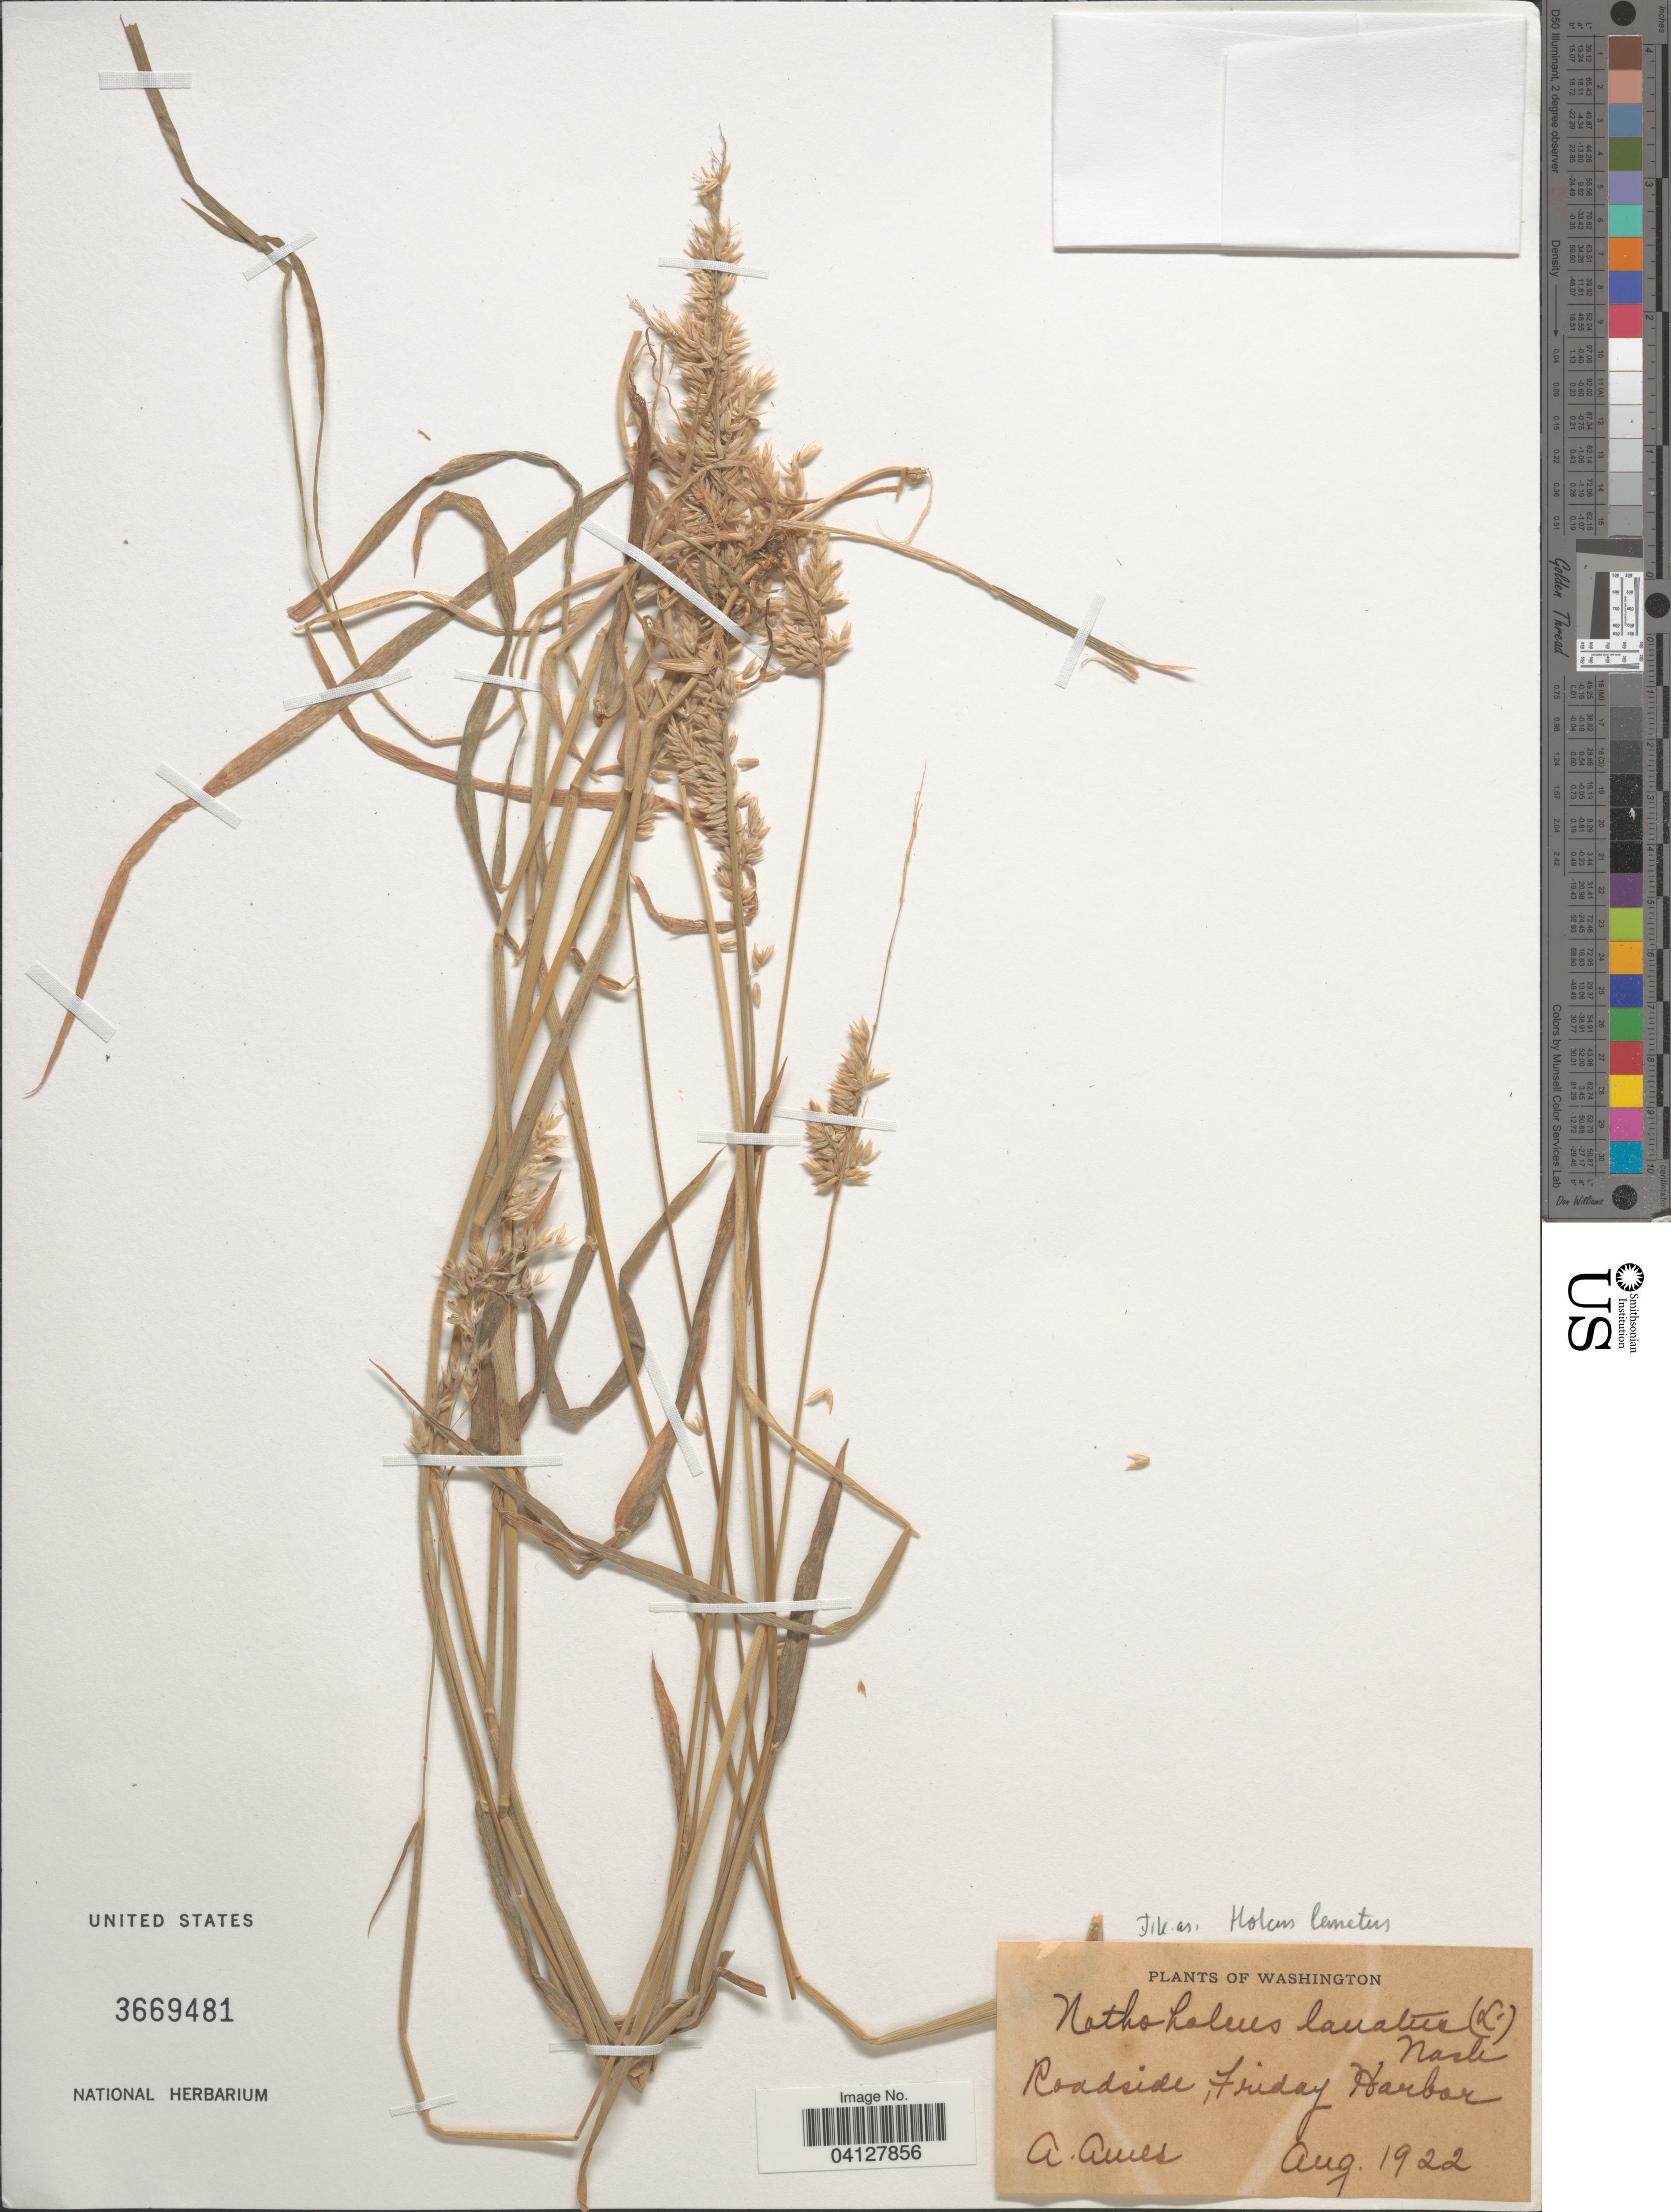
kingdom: Plantae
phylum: Tracheophyta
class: Liliopsida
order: Poales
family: Poaceae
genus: Holcus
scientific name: Holcus lanatus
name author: L.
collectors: A. Ames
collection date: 1922-08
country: United States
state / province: Washington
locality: Roadside, Friday Harbor.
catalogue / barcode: US 3669481